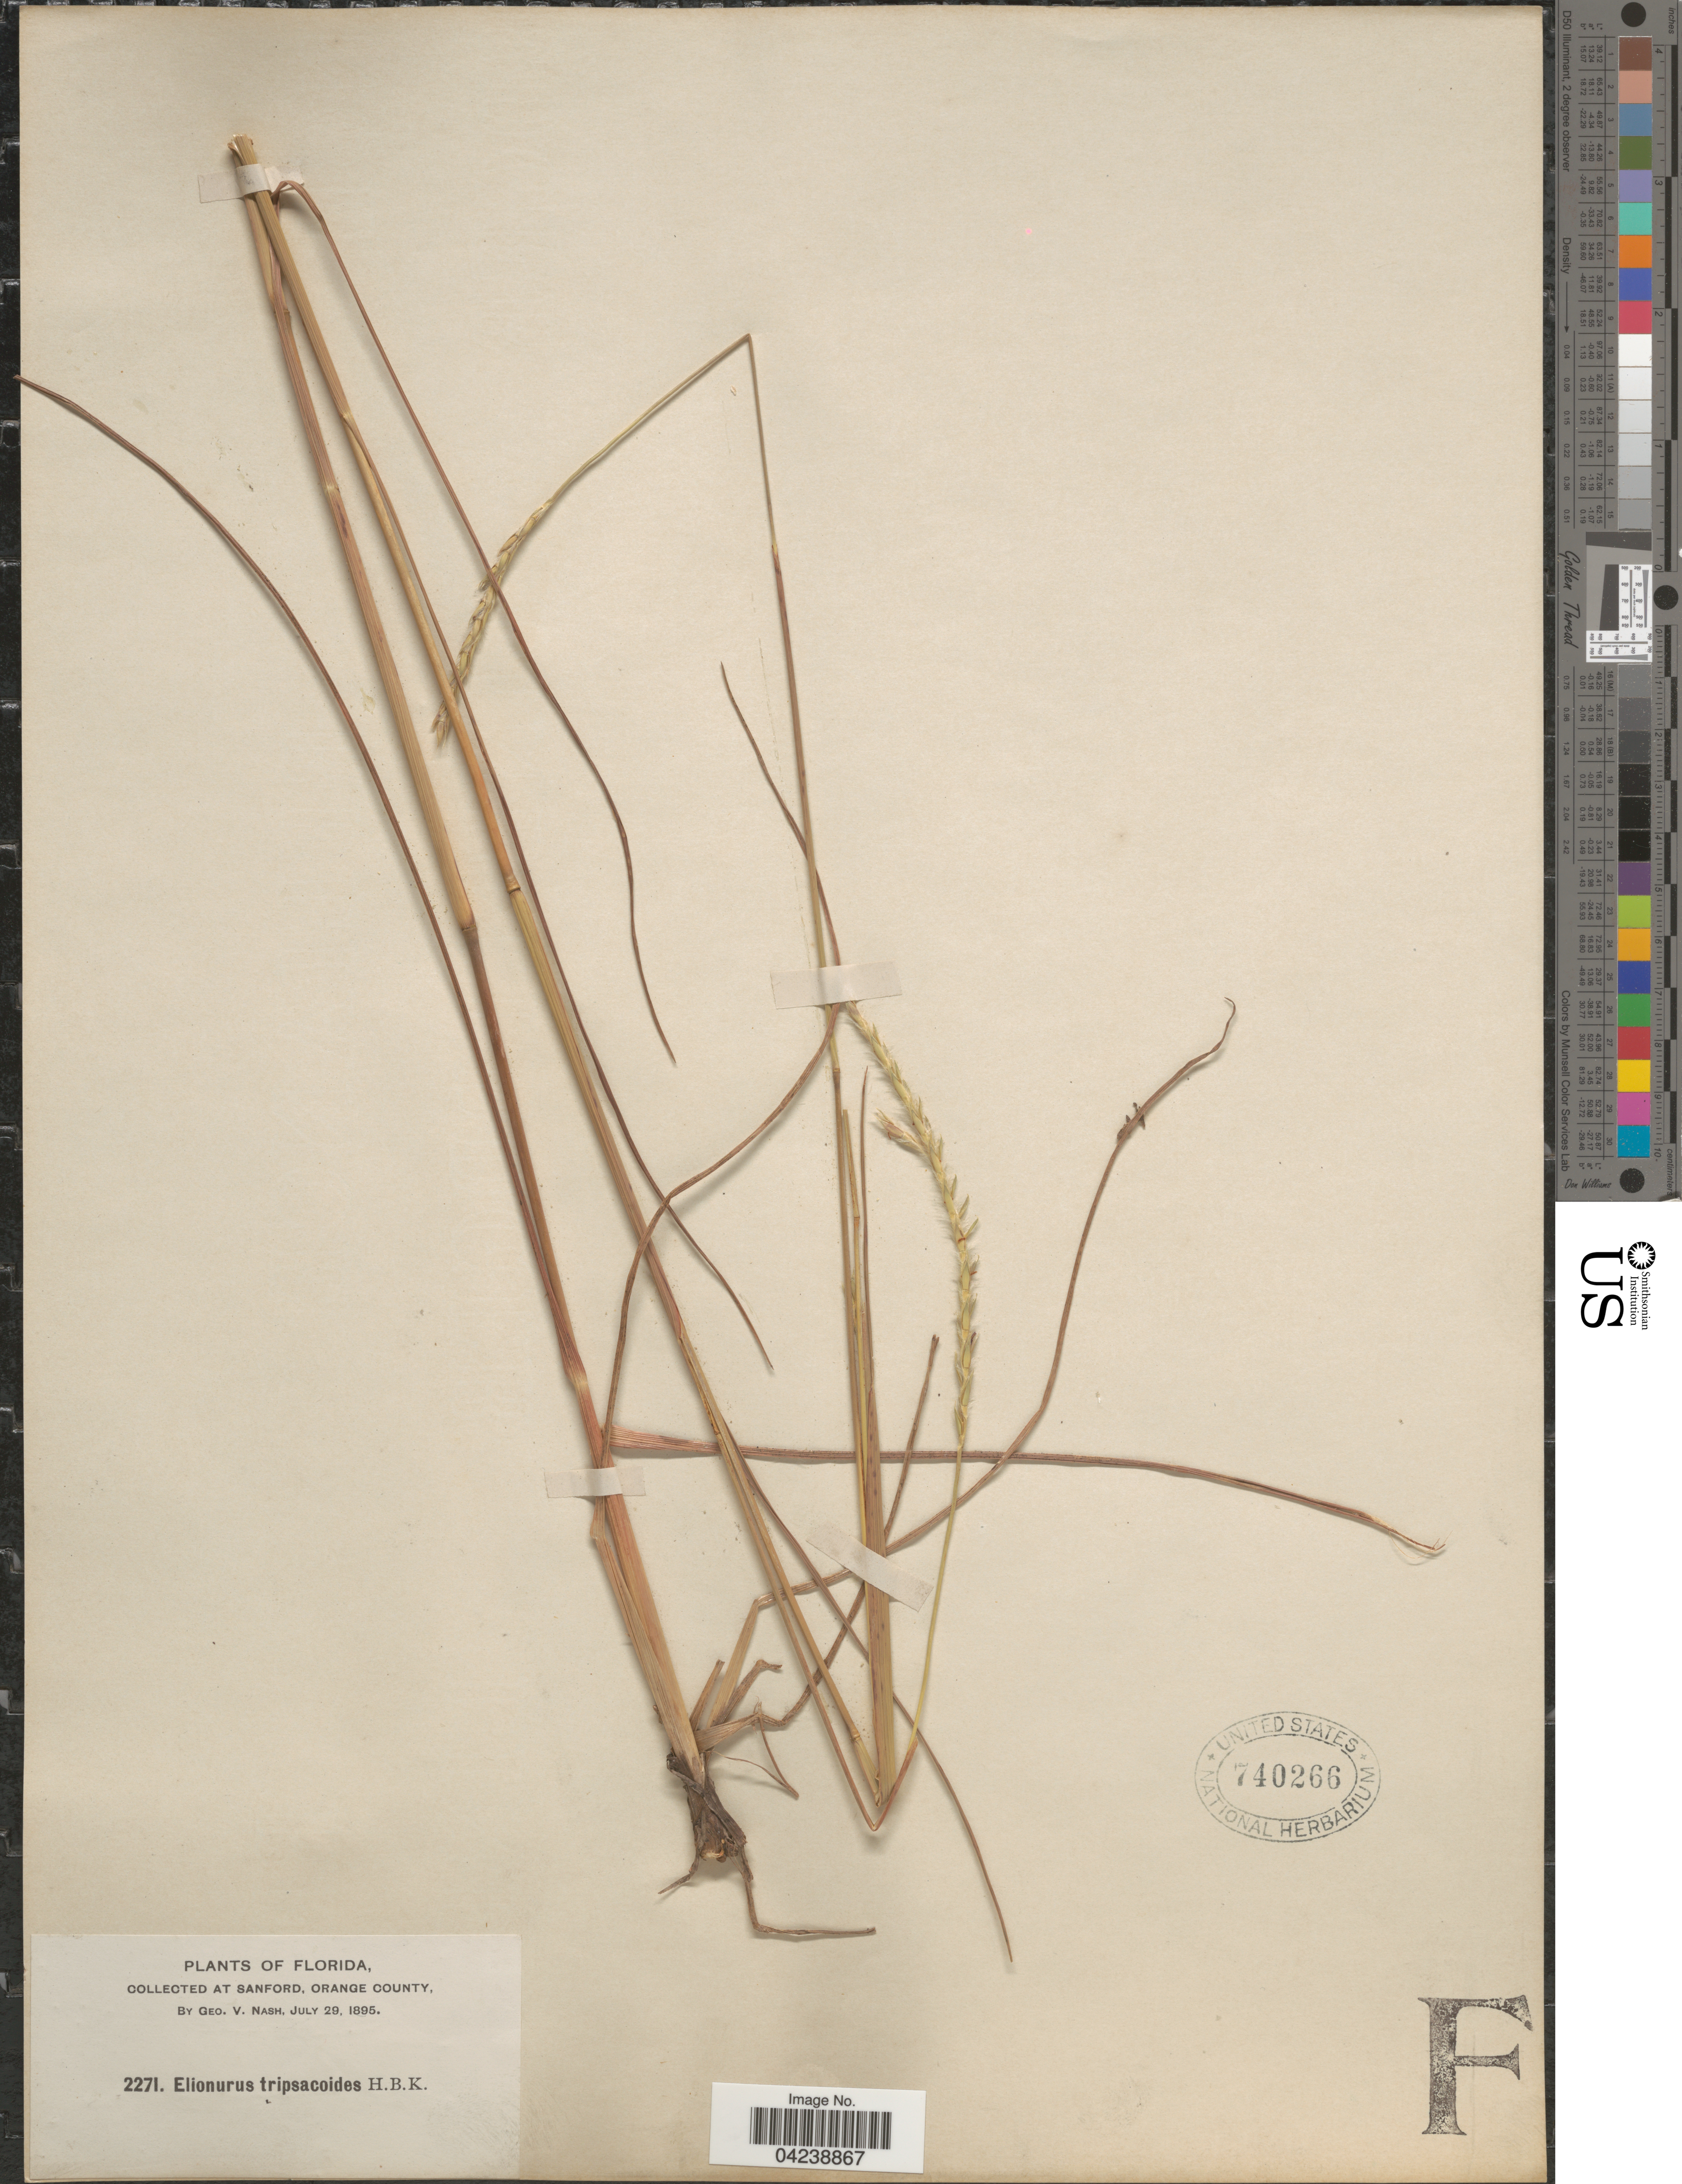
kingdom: Plantae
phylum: Tracheophyta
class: Liliopsida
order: Poales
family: Poaceae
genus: Elionurus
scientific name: Elionurus tripsacoides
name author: Humb. & Bonpl. ex Willd.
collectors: G. V. Nash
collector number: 2271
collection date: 1895-07-29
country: United States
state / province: Florida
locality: At Sanford, Orange County.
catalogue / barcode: US 740266